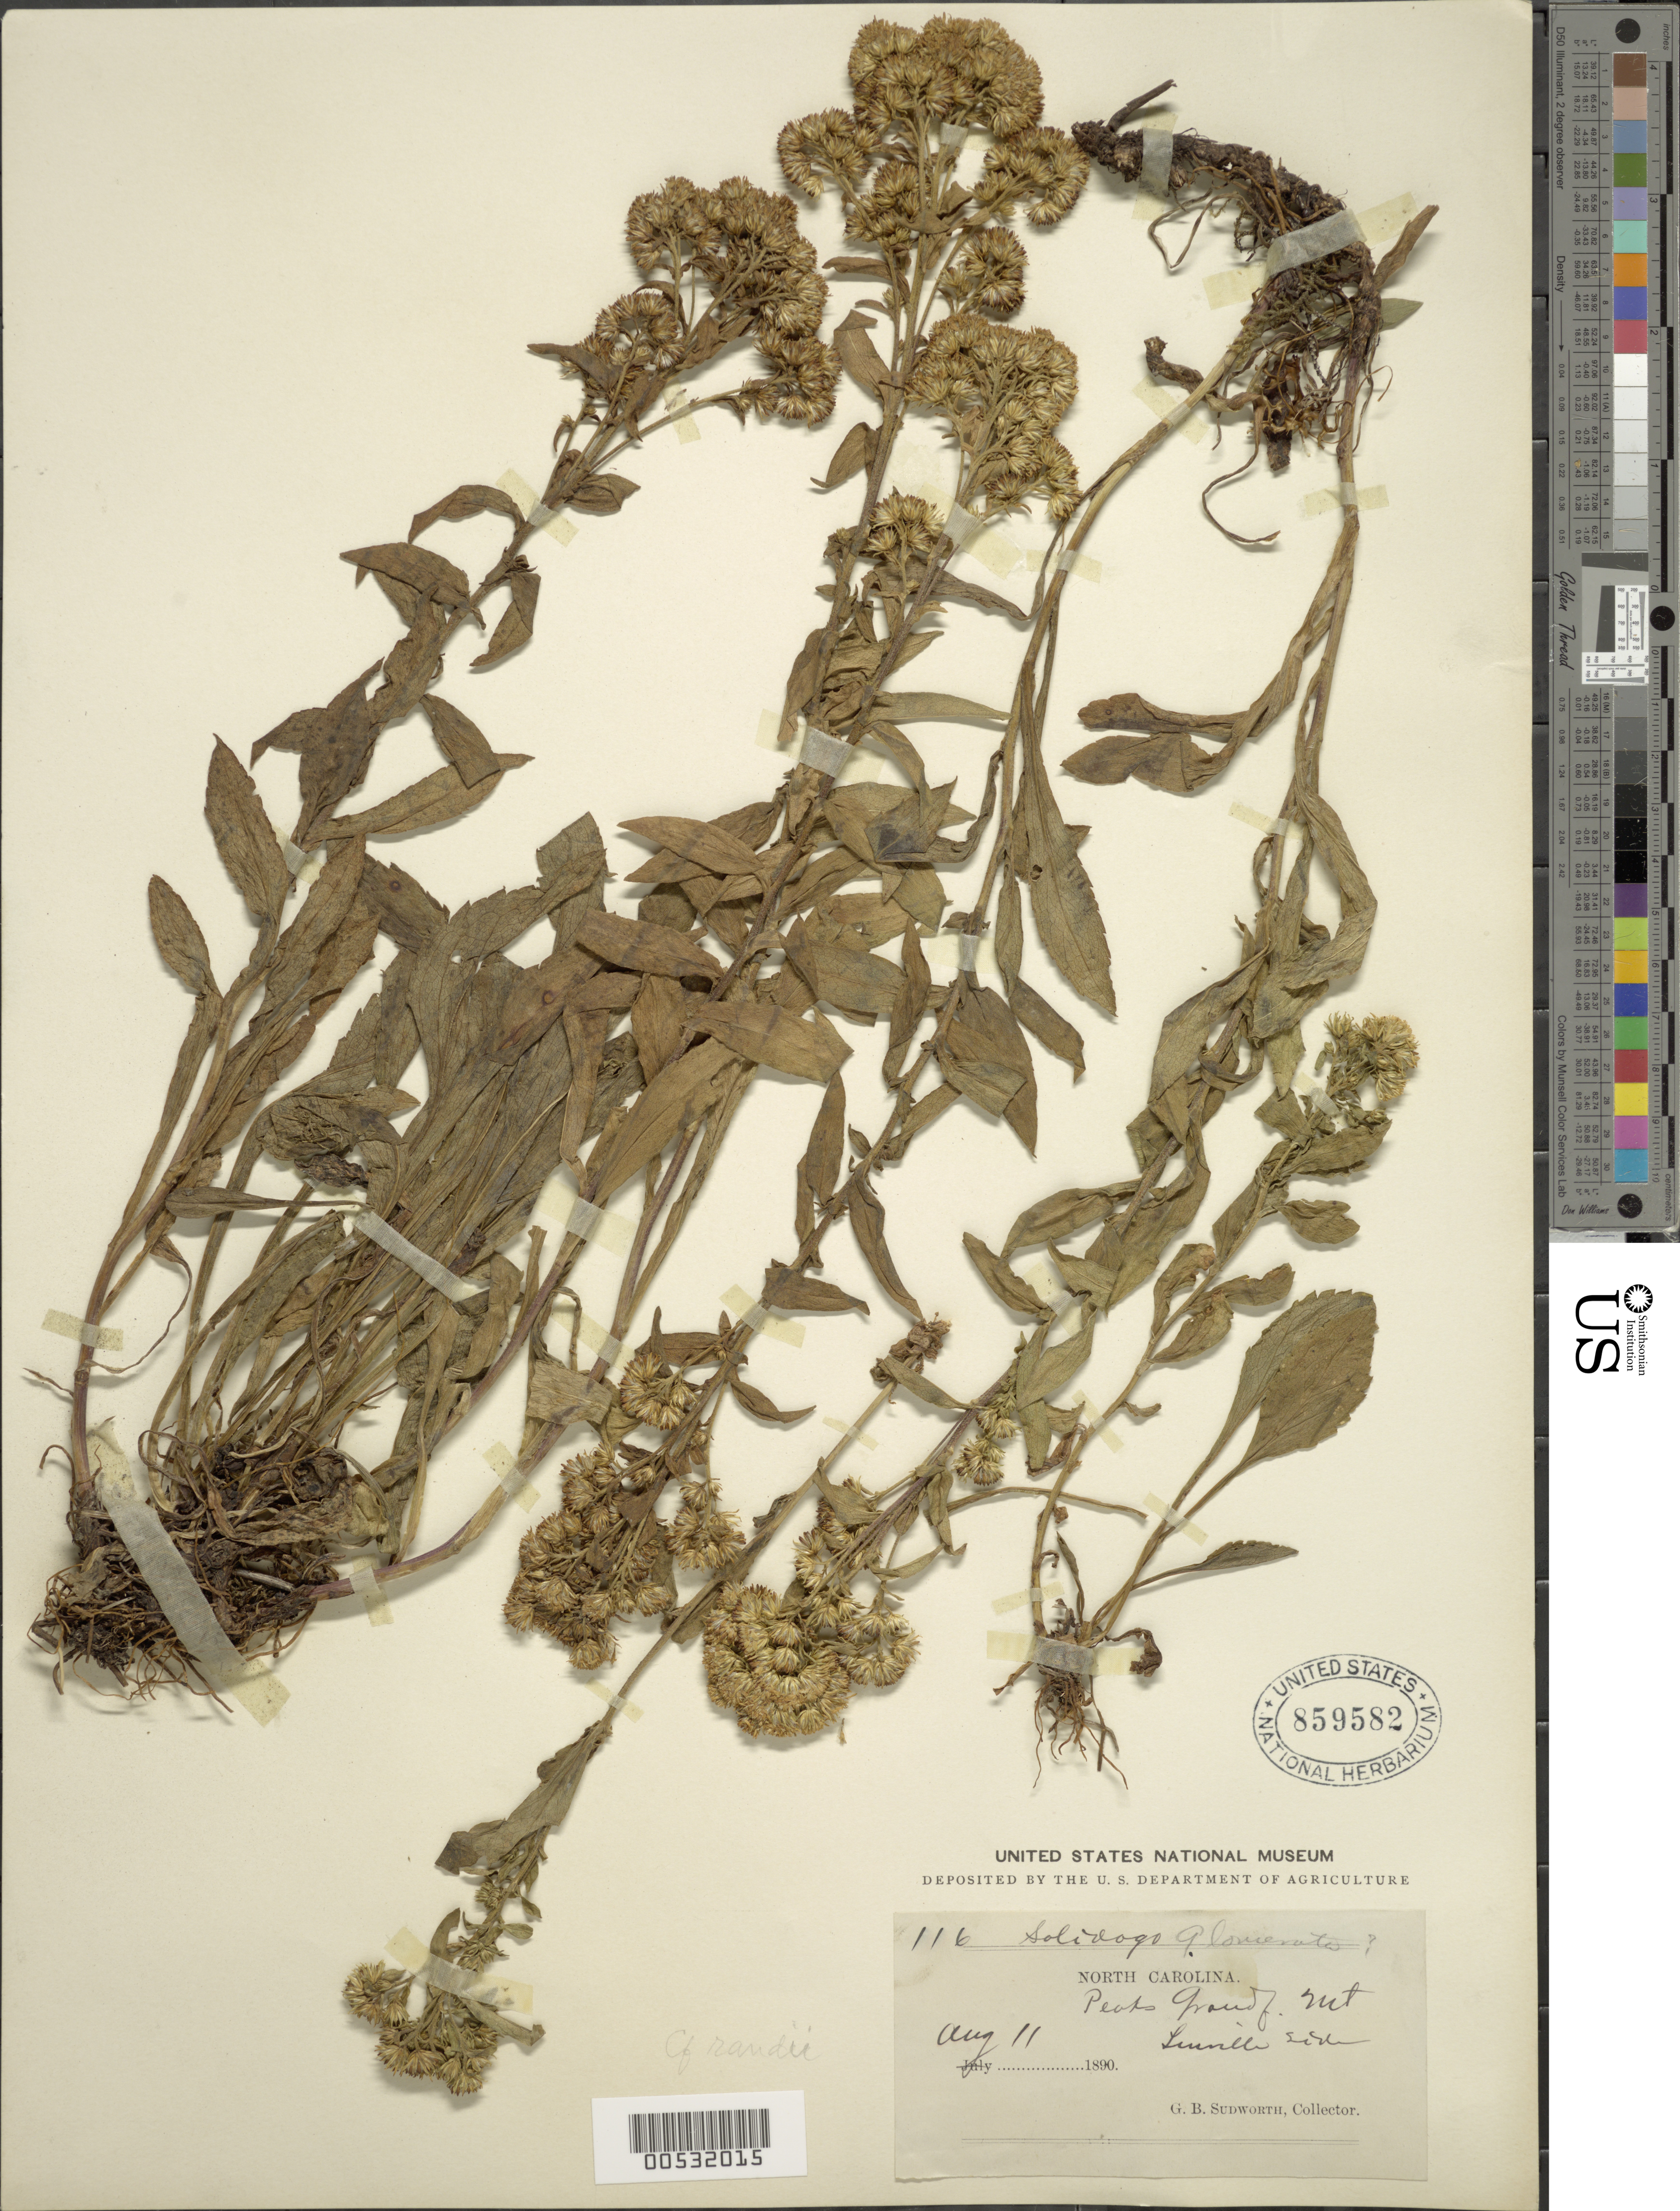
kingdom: Plantae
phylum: Tracheophyta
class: Magnoliopsida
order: Asterales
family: Asteraceae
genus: Solidago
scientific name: Solidago spithamaea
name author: M.A. Curtis ex A. Gray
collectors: G. B. Sudworth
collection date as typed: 11 Aug 1890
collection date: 1890-08-11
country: United States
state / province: North Carolina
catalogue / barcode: US 859582